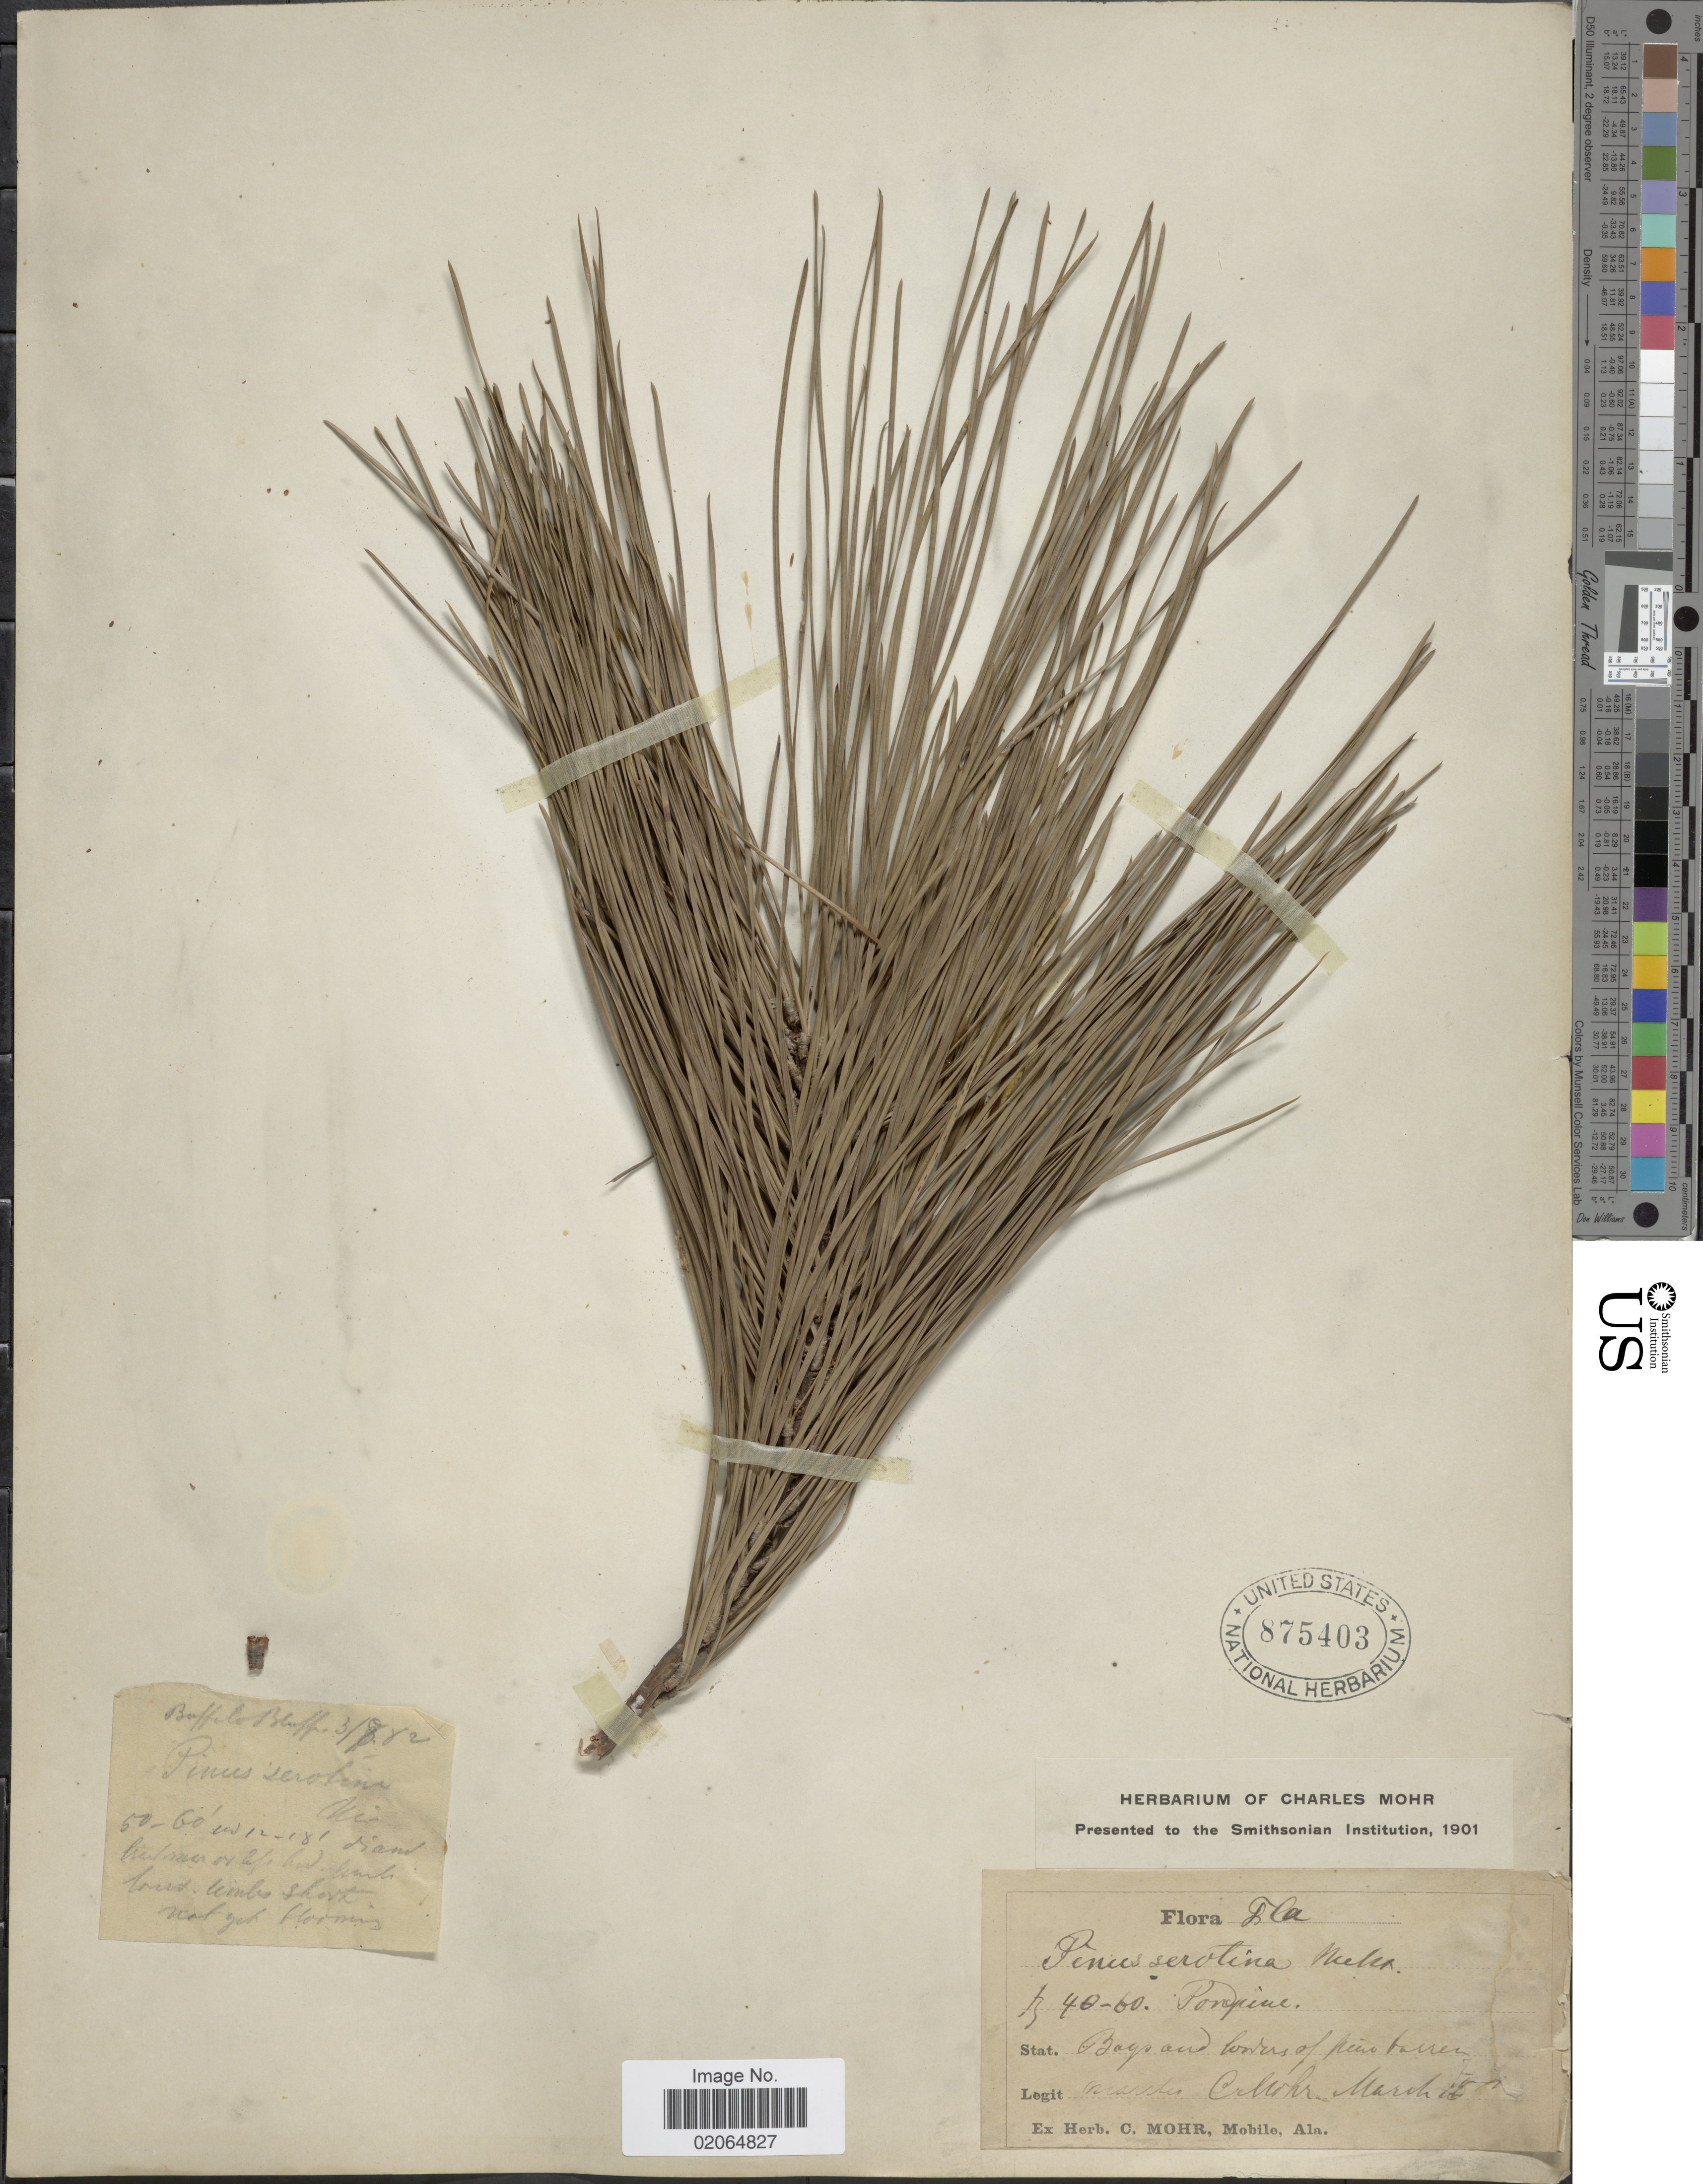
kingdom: Plantae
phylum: Tracheophyta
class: Pinopsida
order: Pinales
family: Pinaceae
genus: Pinus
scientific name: Pinus serotina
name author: Michx.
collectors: ex herb. C. Mohr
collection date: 1800-03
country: United States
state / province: Florida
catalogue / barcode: US 875403